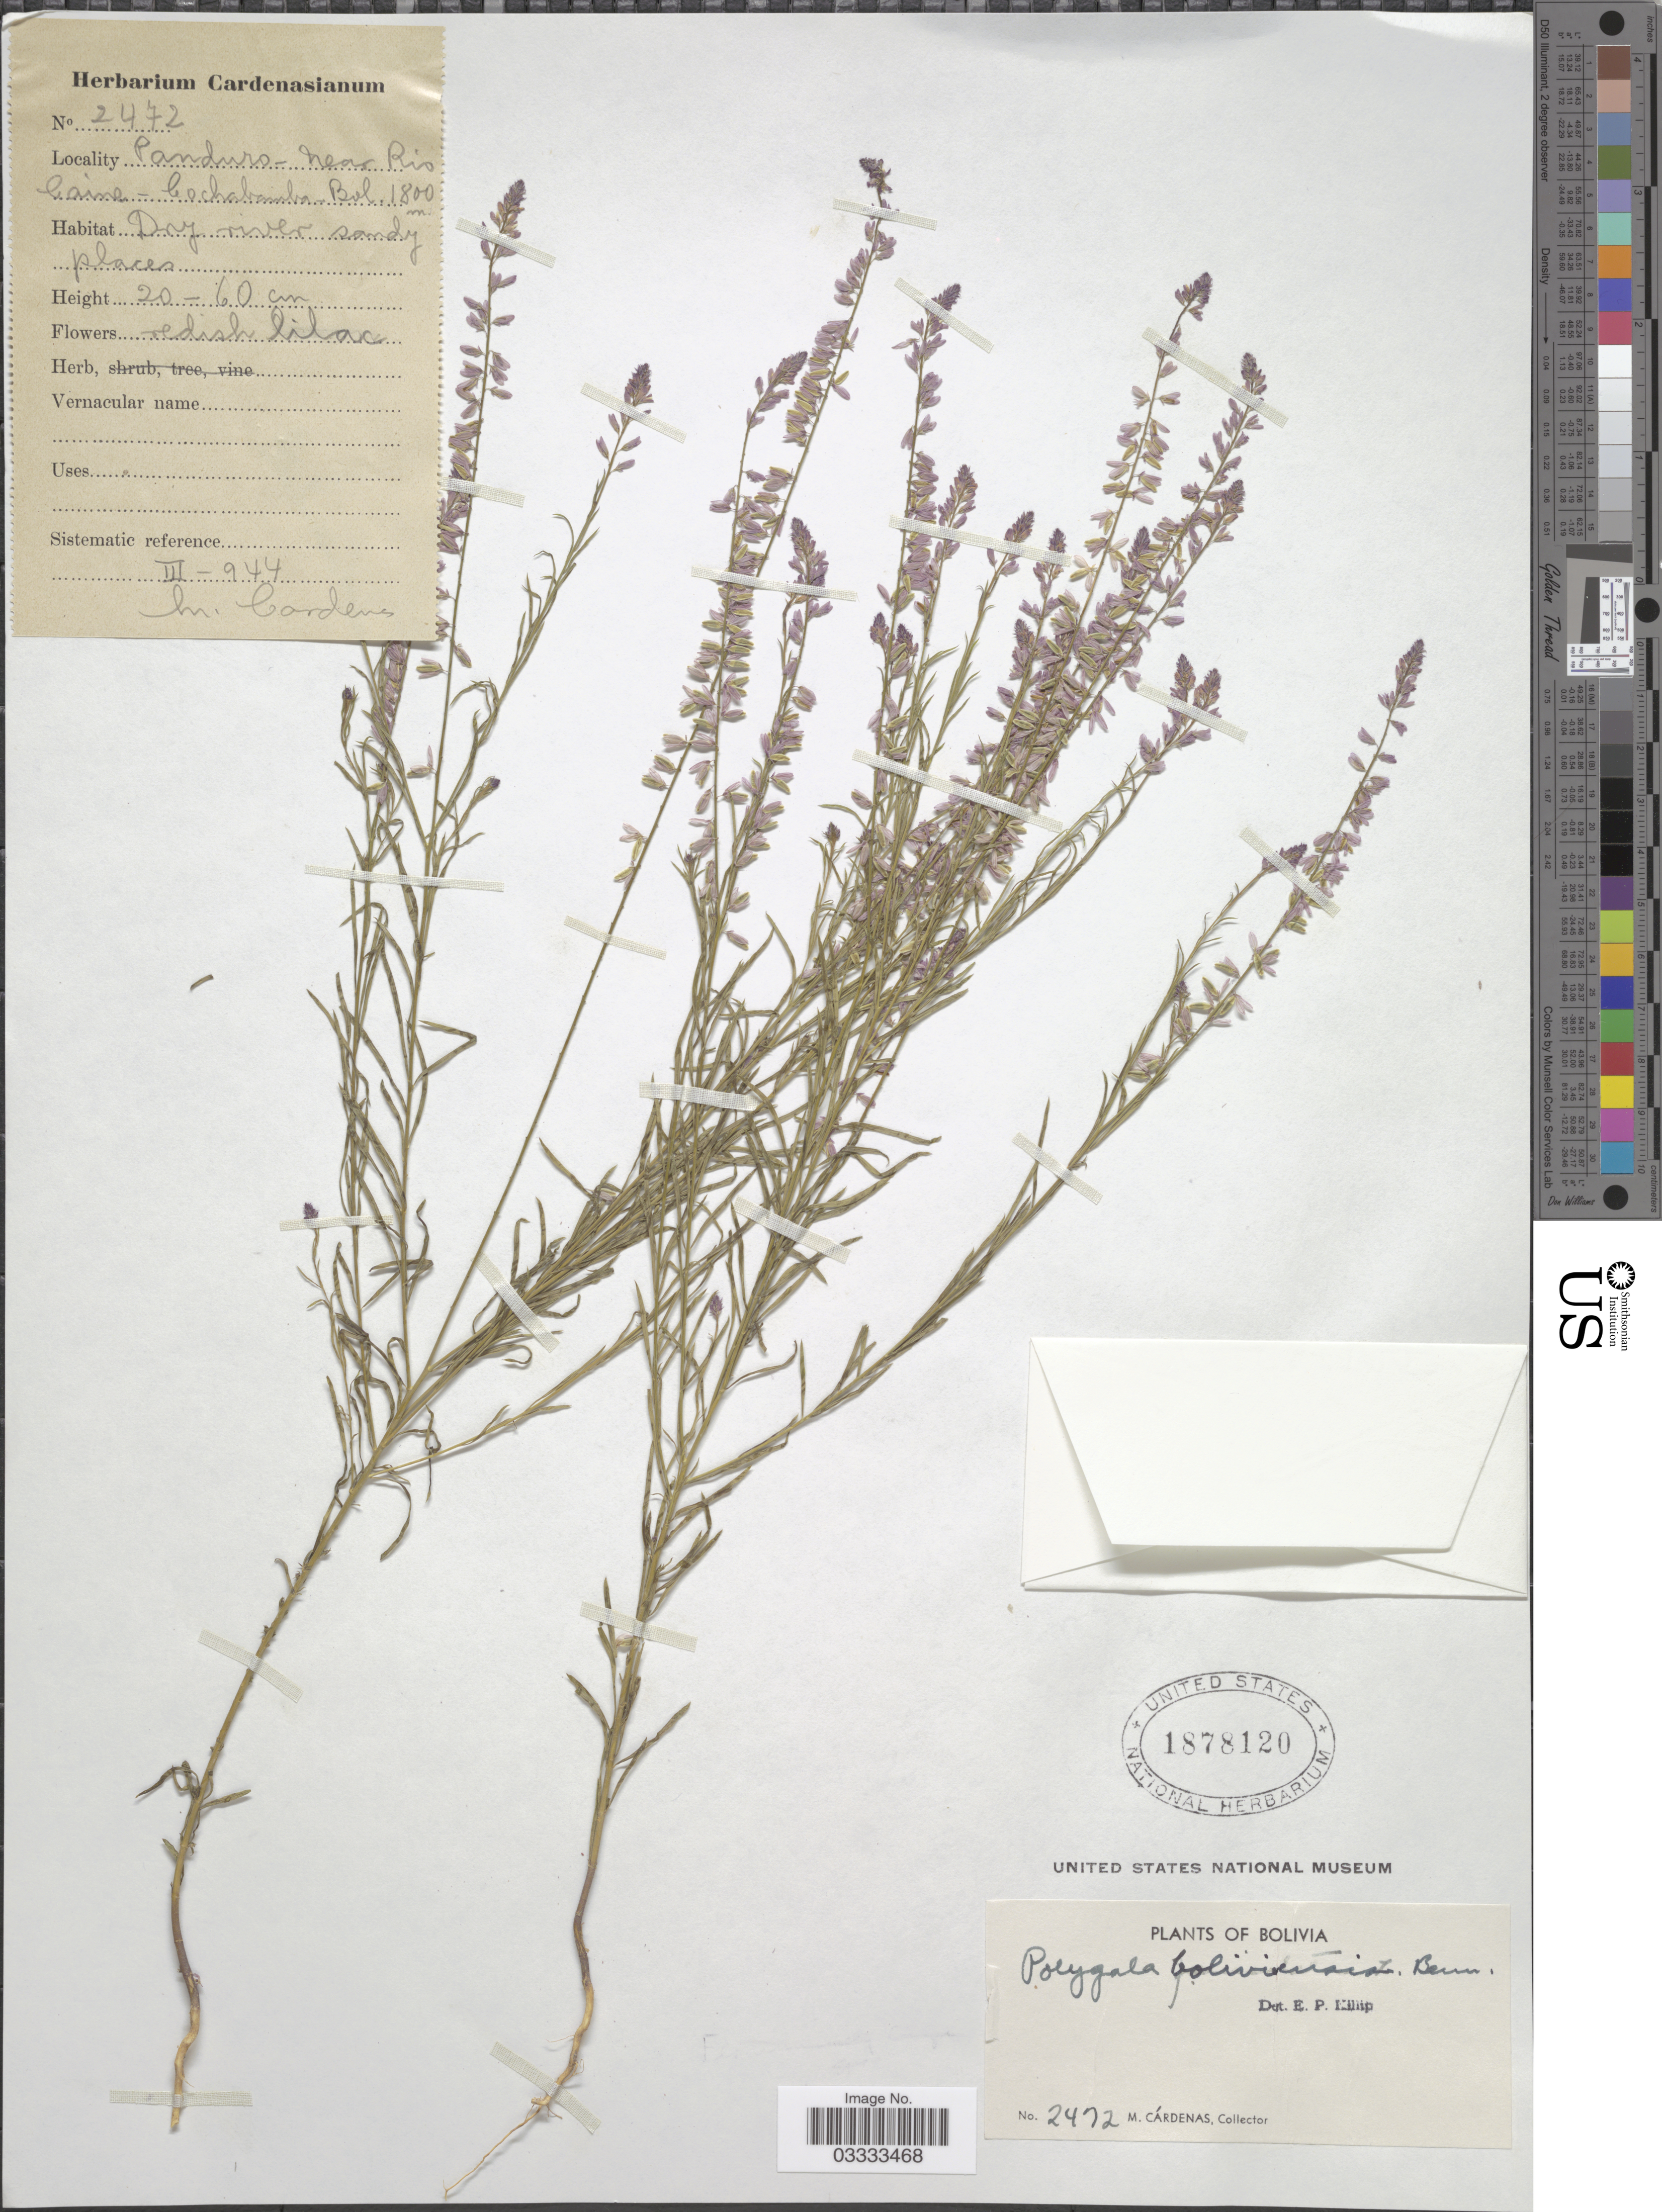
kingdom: Plantae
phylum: Tracheophyta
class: Magnoliopsida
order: Fabales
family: Polygalaceae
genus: Polygala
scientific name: Polygala boliviensis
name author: A.W. Benn.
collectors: M. Cárdenas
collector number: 2472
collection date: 1944-03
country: Bolivia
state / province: Cochabamba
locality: Panduro- near Rio Caine.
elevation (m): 1800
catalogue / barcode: US 1878120